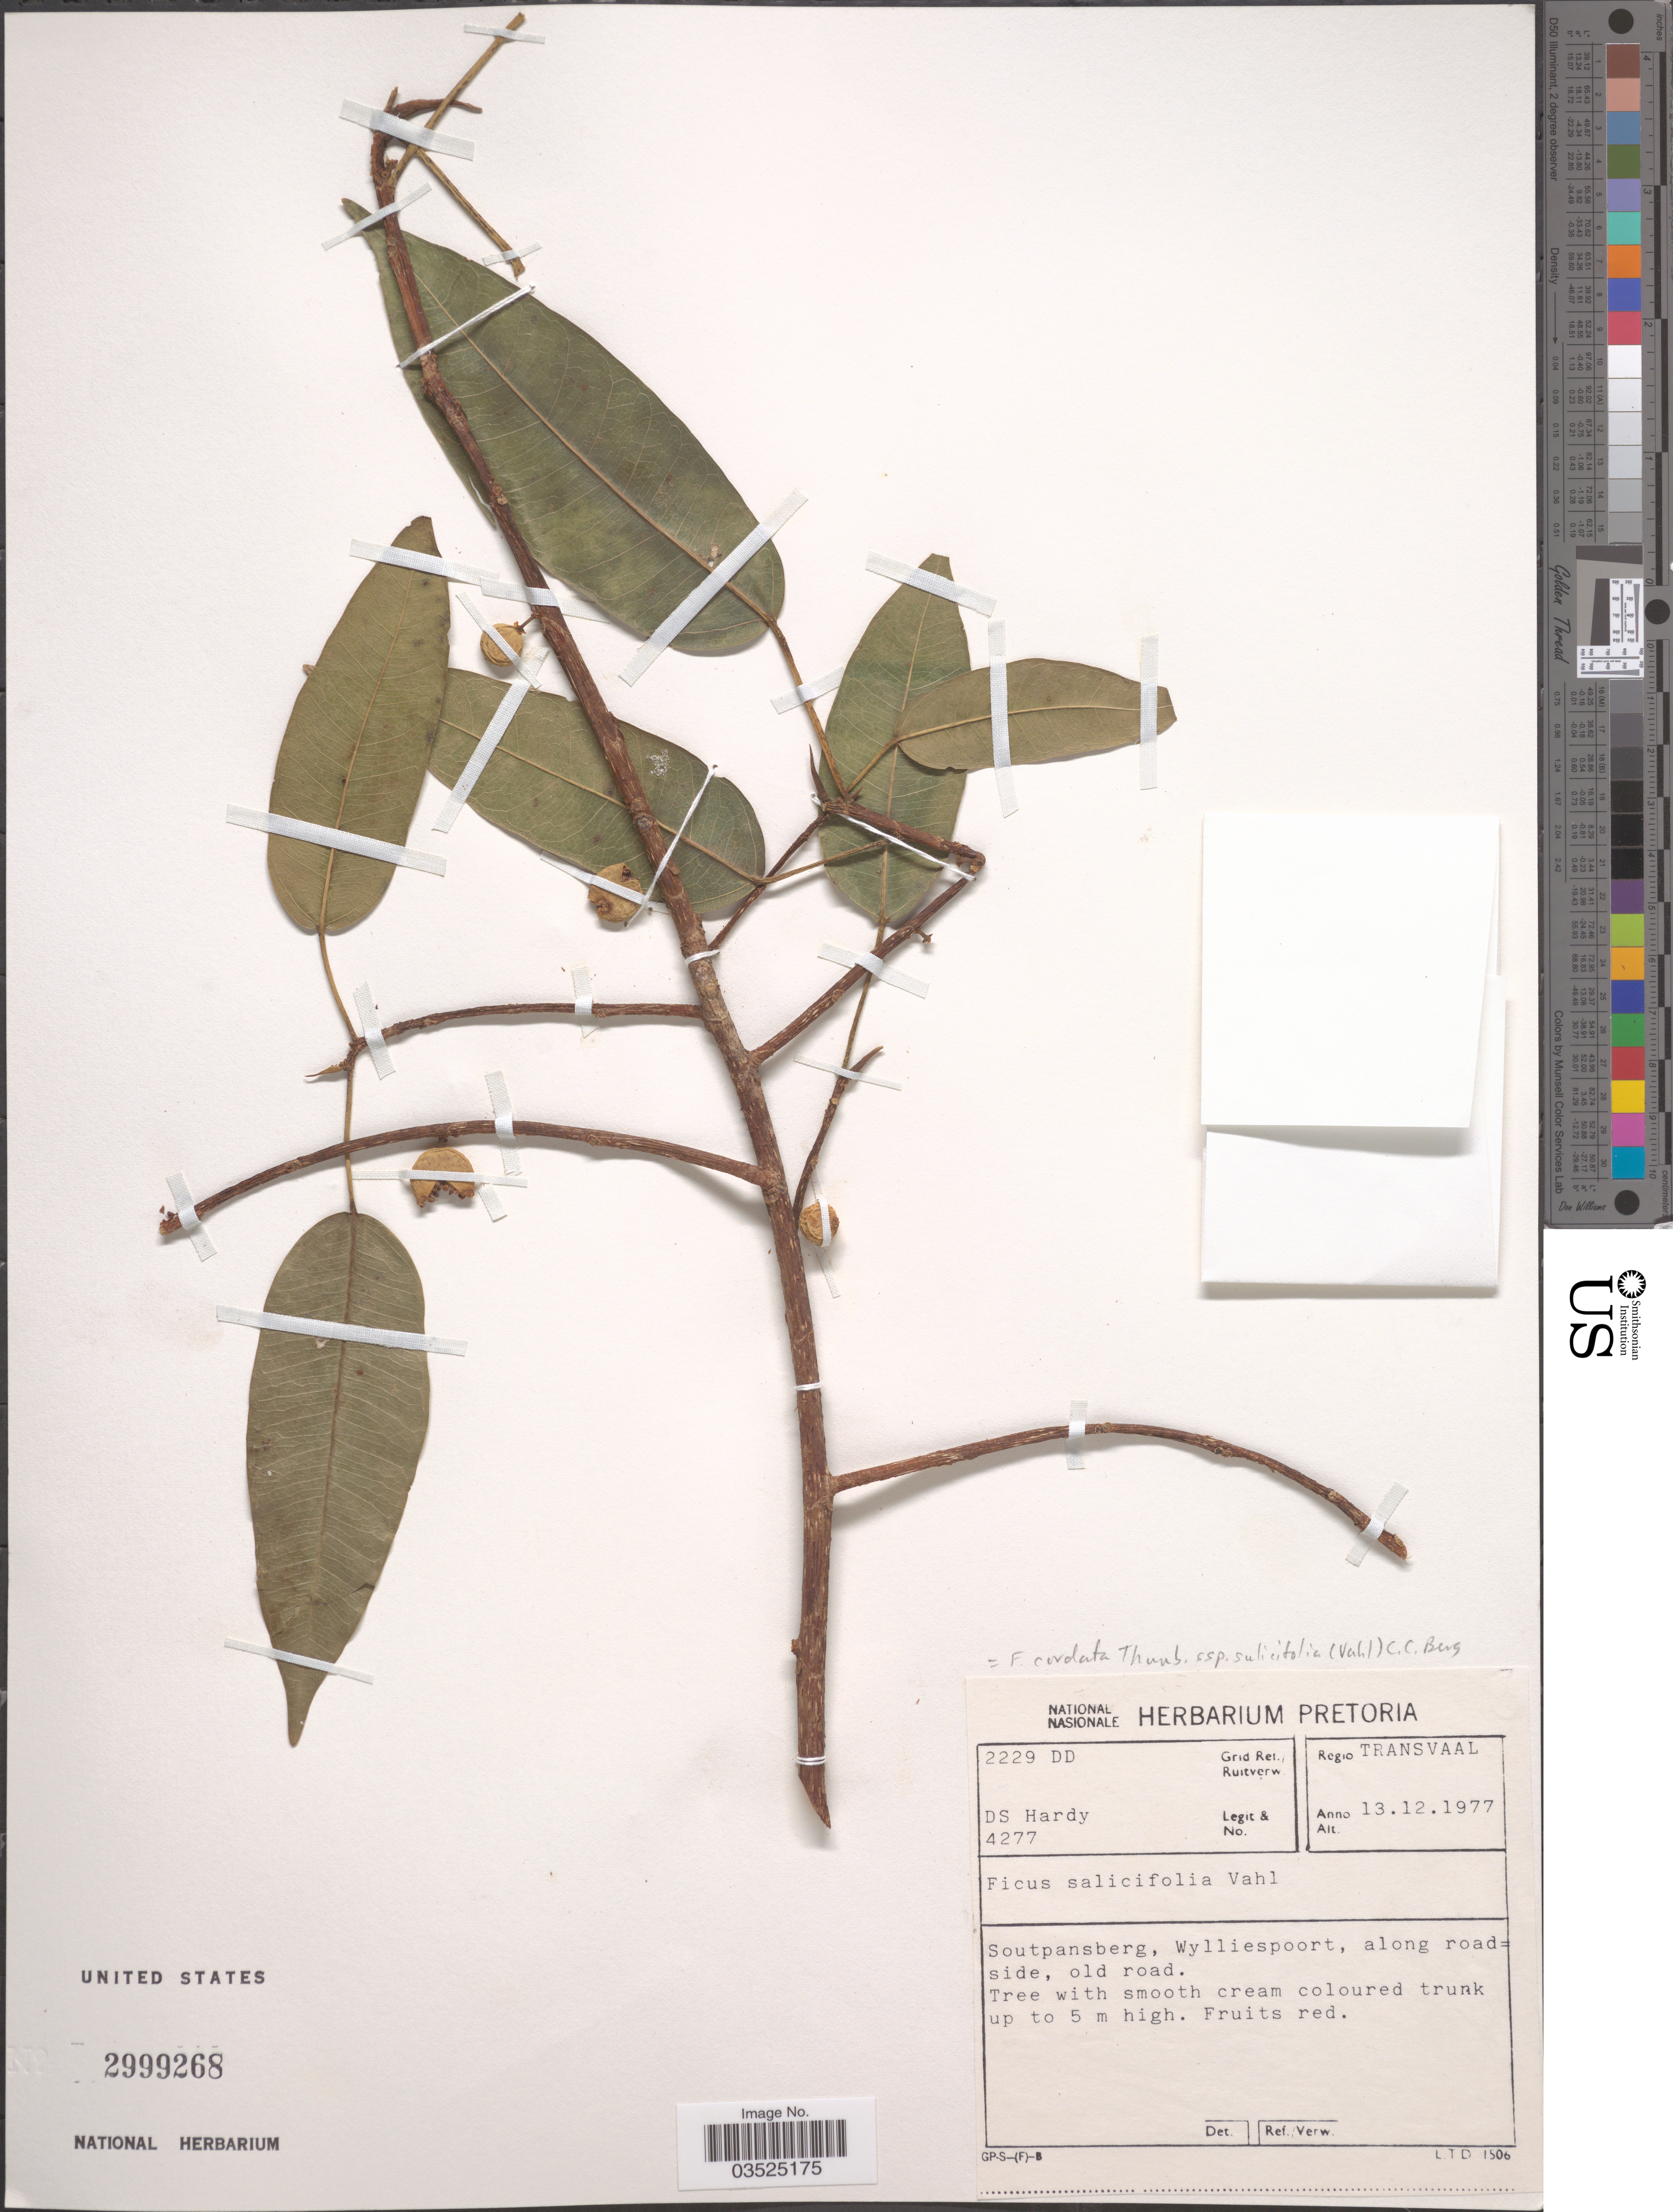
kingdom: Plantae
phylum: Tracheophyta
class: Magnoliopsida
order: Rosales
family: Moraceae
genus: Ficus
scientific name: Ficus cordata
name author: Thunb.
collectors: D. Hardy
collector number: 4277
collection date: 1977-12-13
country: South Africa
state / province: Limpopo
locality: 2229 DD Grid Ref./Ruitverw. Regio Transvaal. Soutpansberg, Wylliespoort, along roadside, old road.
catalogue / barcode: US 2999268